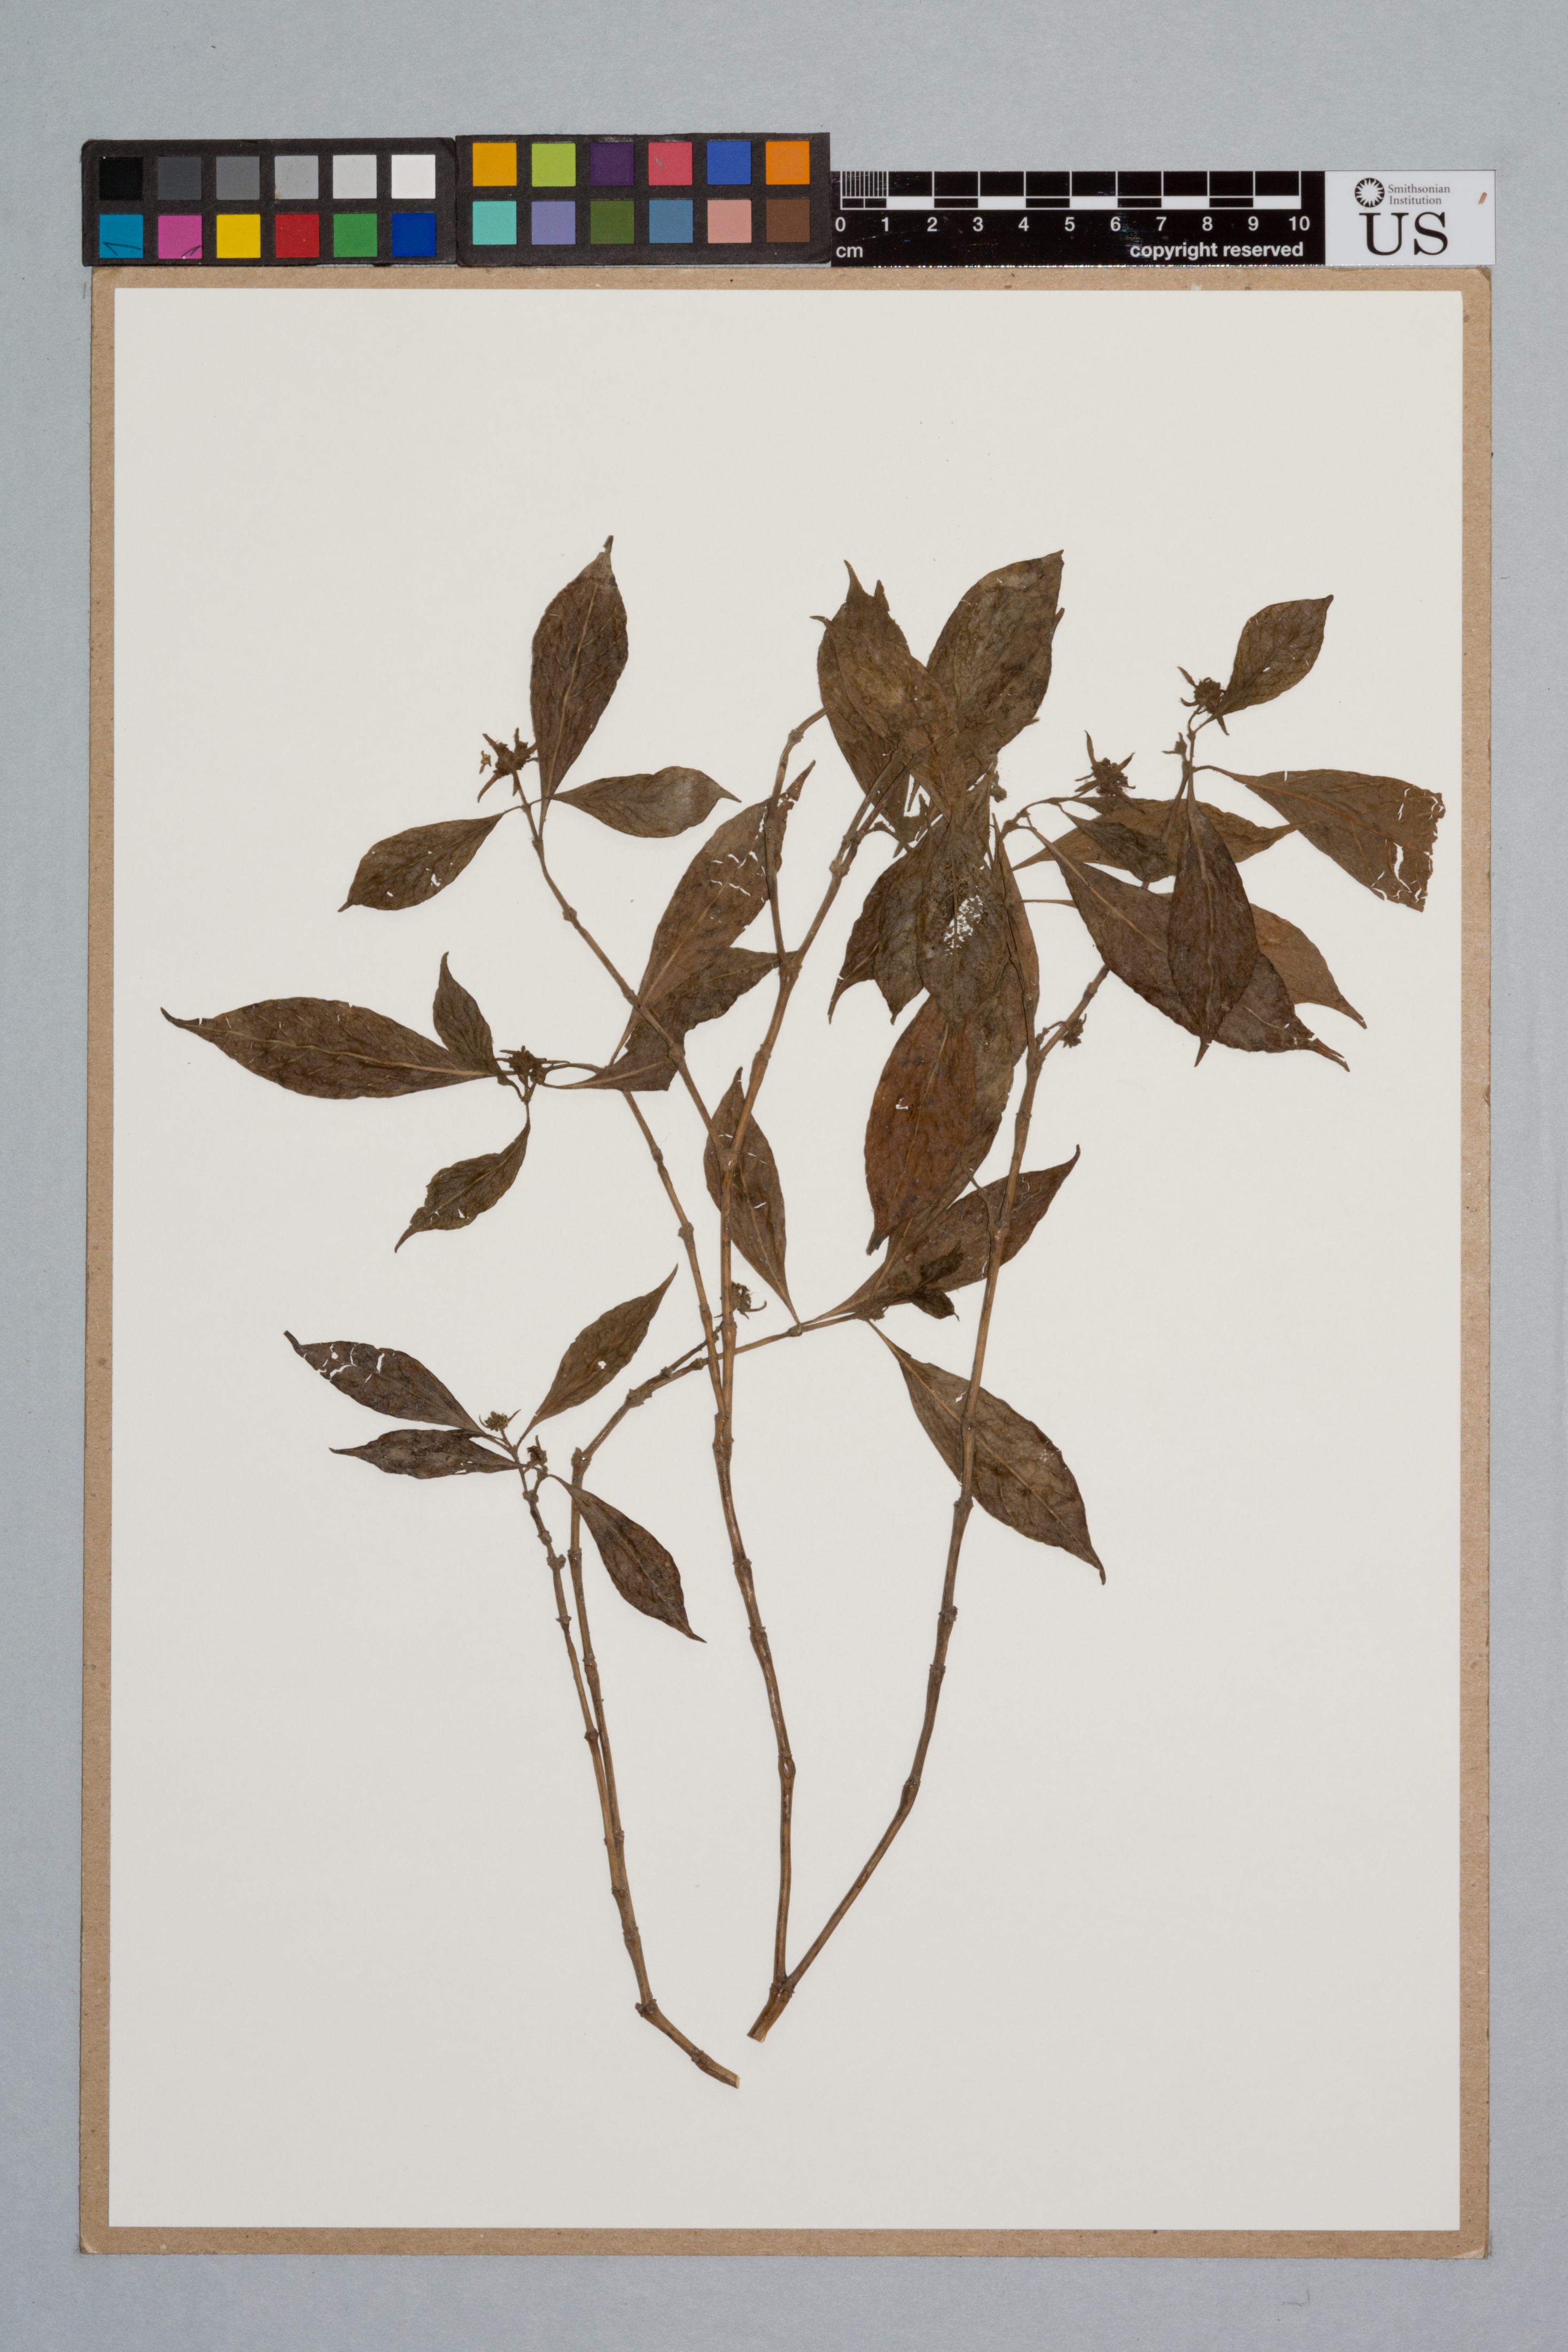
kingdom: Plantae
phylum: Tracheophyta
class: Magnoliopsida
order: Gentianales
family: Rubiaceae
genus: Psychotria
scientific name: Psychotria barbiflora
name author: DC.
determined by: Taylor, Charlotte M.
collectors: T. Henkel, M. Chin & W. Ryan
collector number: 1190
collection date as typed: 4 February 1993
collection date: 1993-02-04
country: Guyana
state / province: Potaro-Siparuni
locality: Pakaraima Mts, Upper Ireng River, 1-2 km S of Cipo settlement along banks of Ireng River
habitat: Riverine gallery forest of Mora excelsa, other Fabaceae, Lecythidaceae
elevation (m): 560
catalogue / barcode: US 3315835